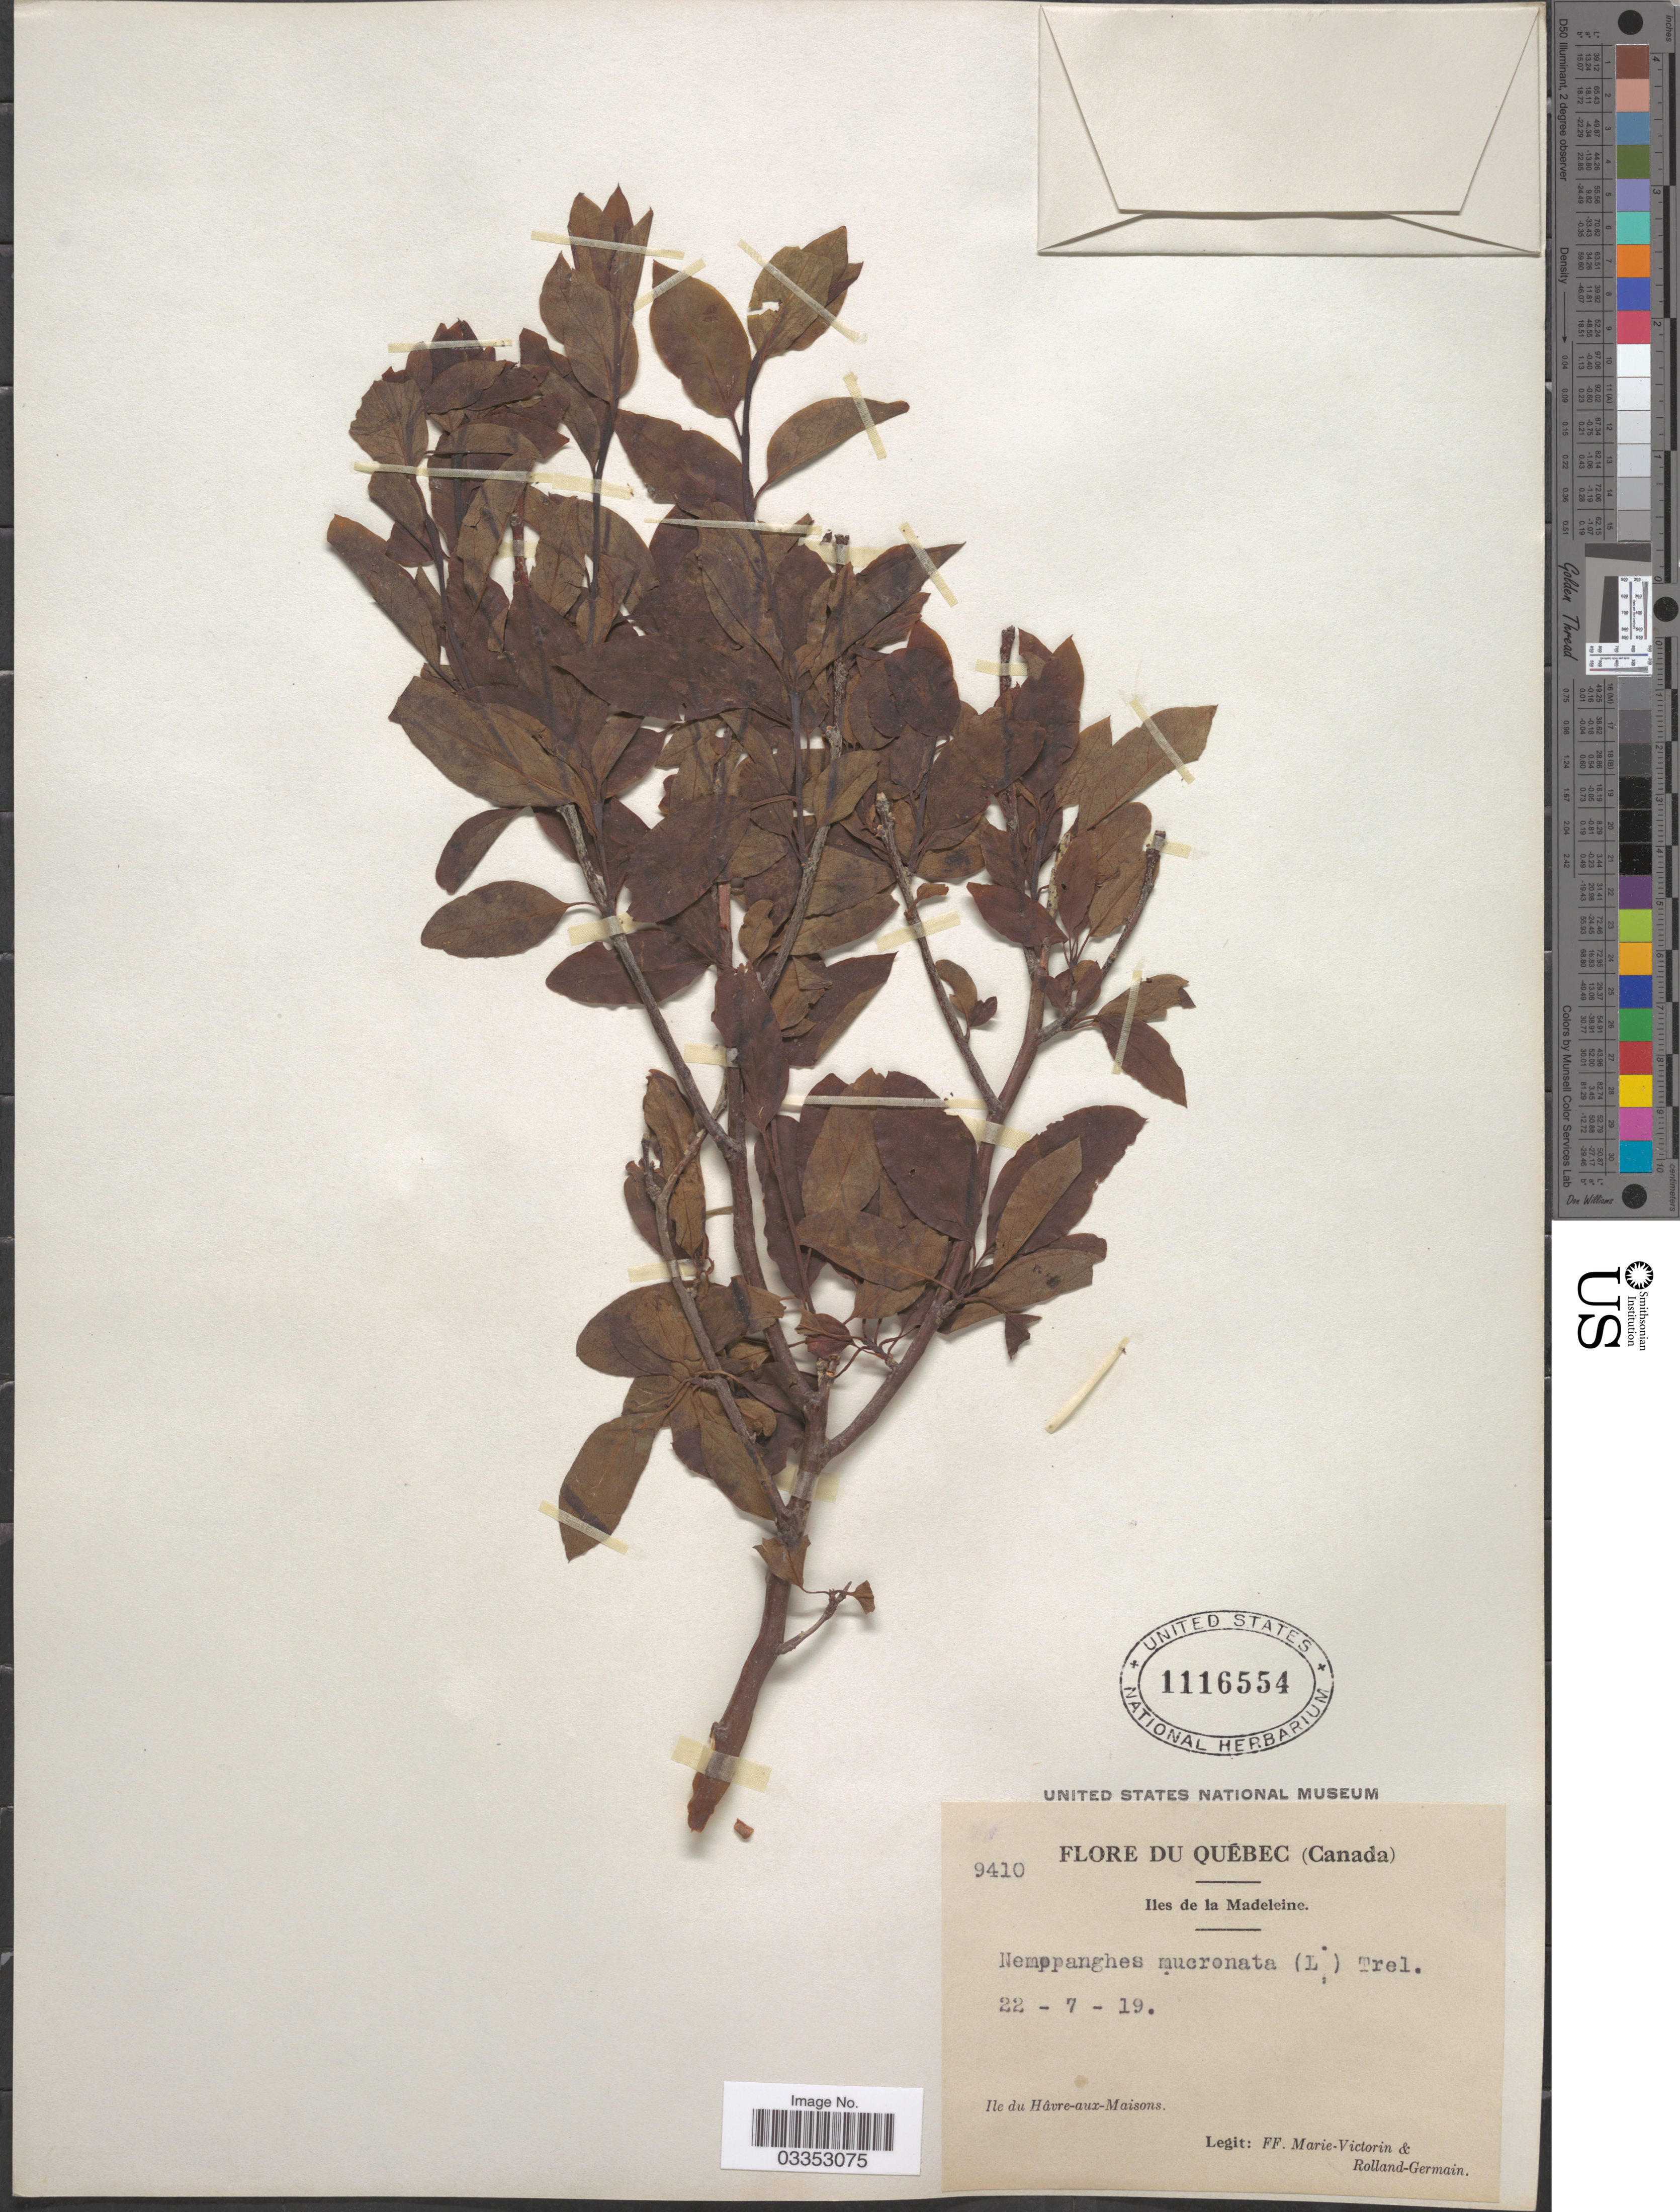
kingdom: Plantae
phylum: Tracheophyta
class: Magnoliopsida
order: Aquifoliales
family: Aquifoliaceae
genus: Nemopanthus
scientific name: Nemopanthus mucronatus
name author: (L.) Trel.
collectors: F. Marie-Victorin & Rolland-Germain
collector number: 9410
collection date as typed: Transcribed d/m/y: 22/7/19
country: Canada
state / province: Quebec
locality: Iles de la Madeleine. Ile du Hâvre-aux-Maisons.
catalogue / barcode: US 1116554